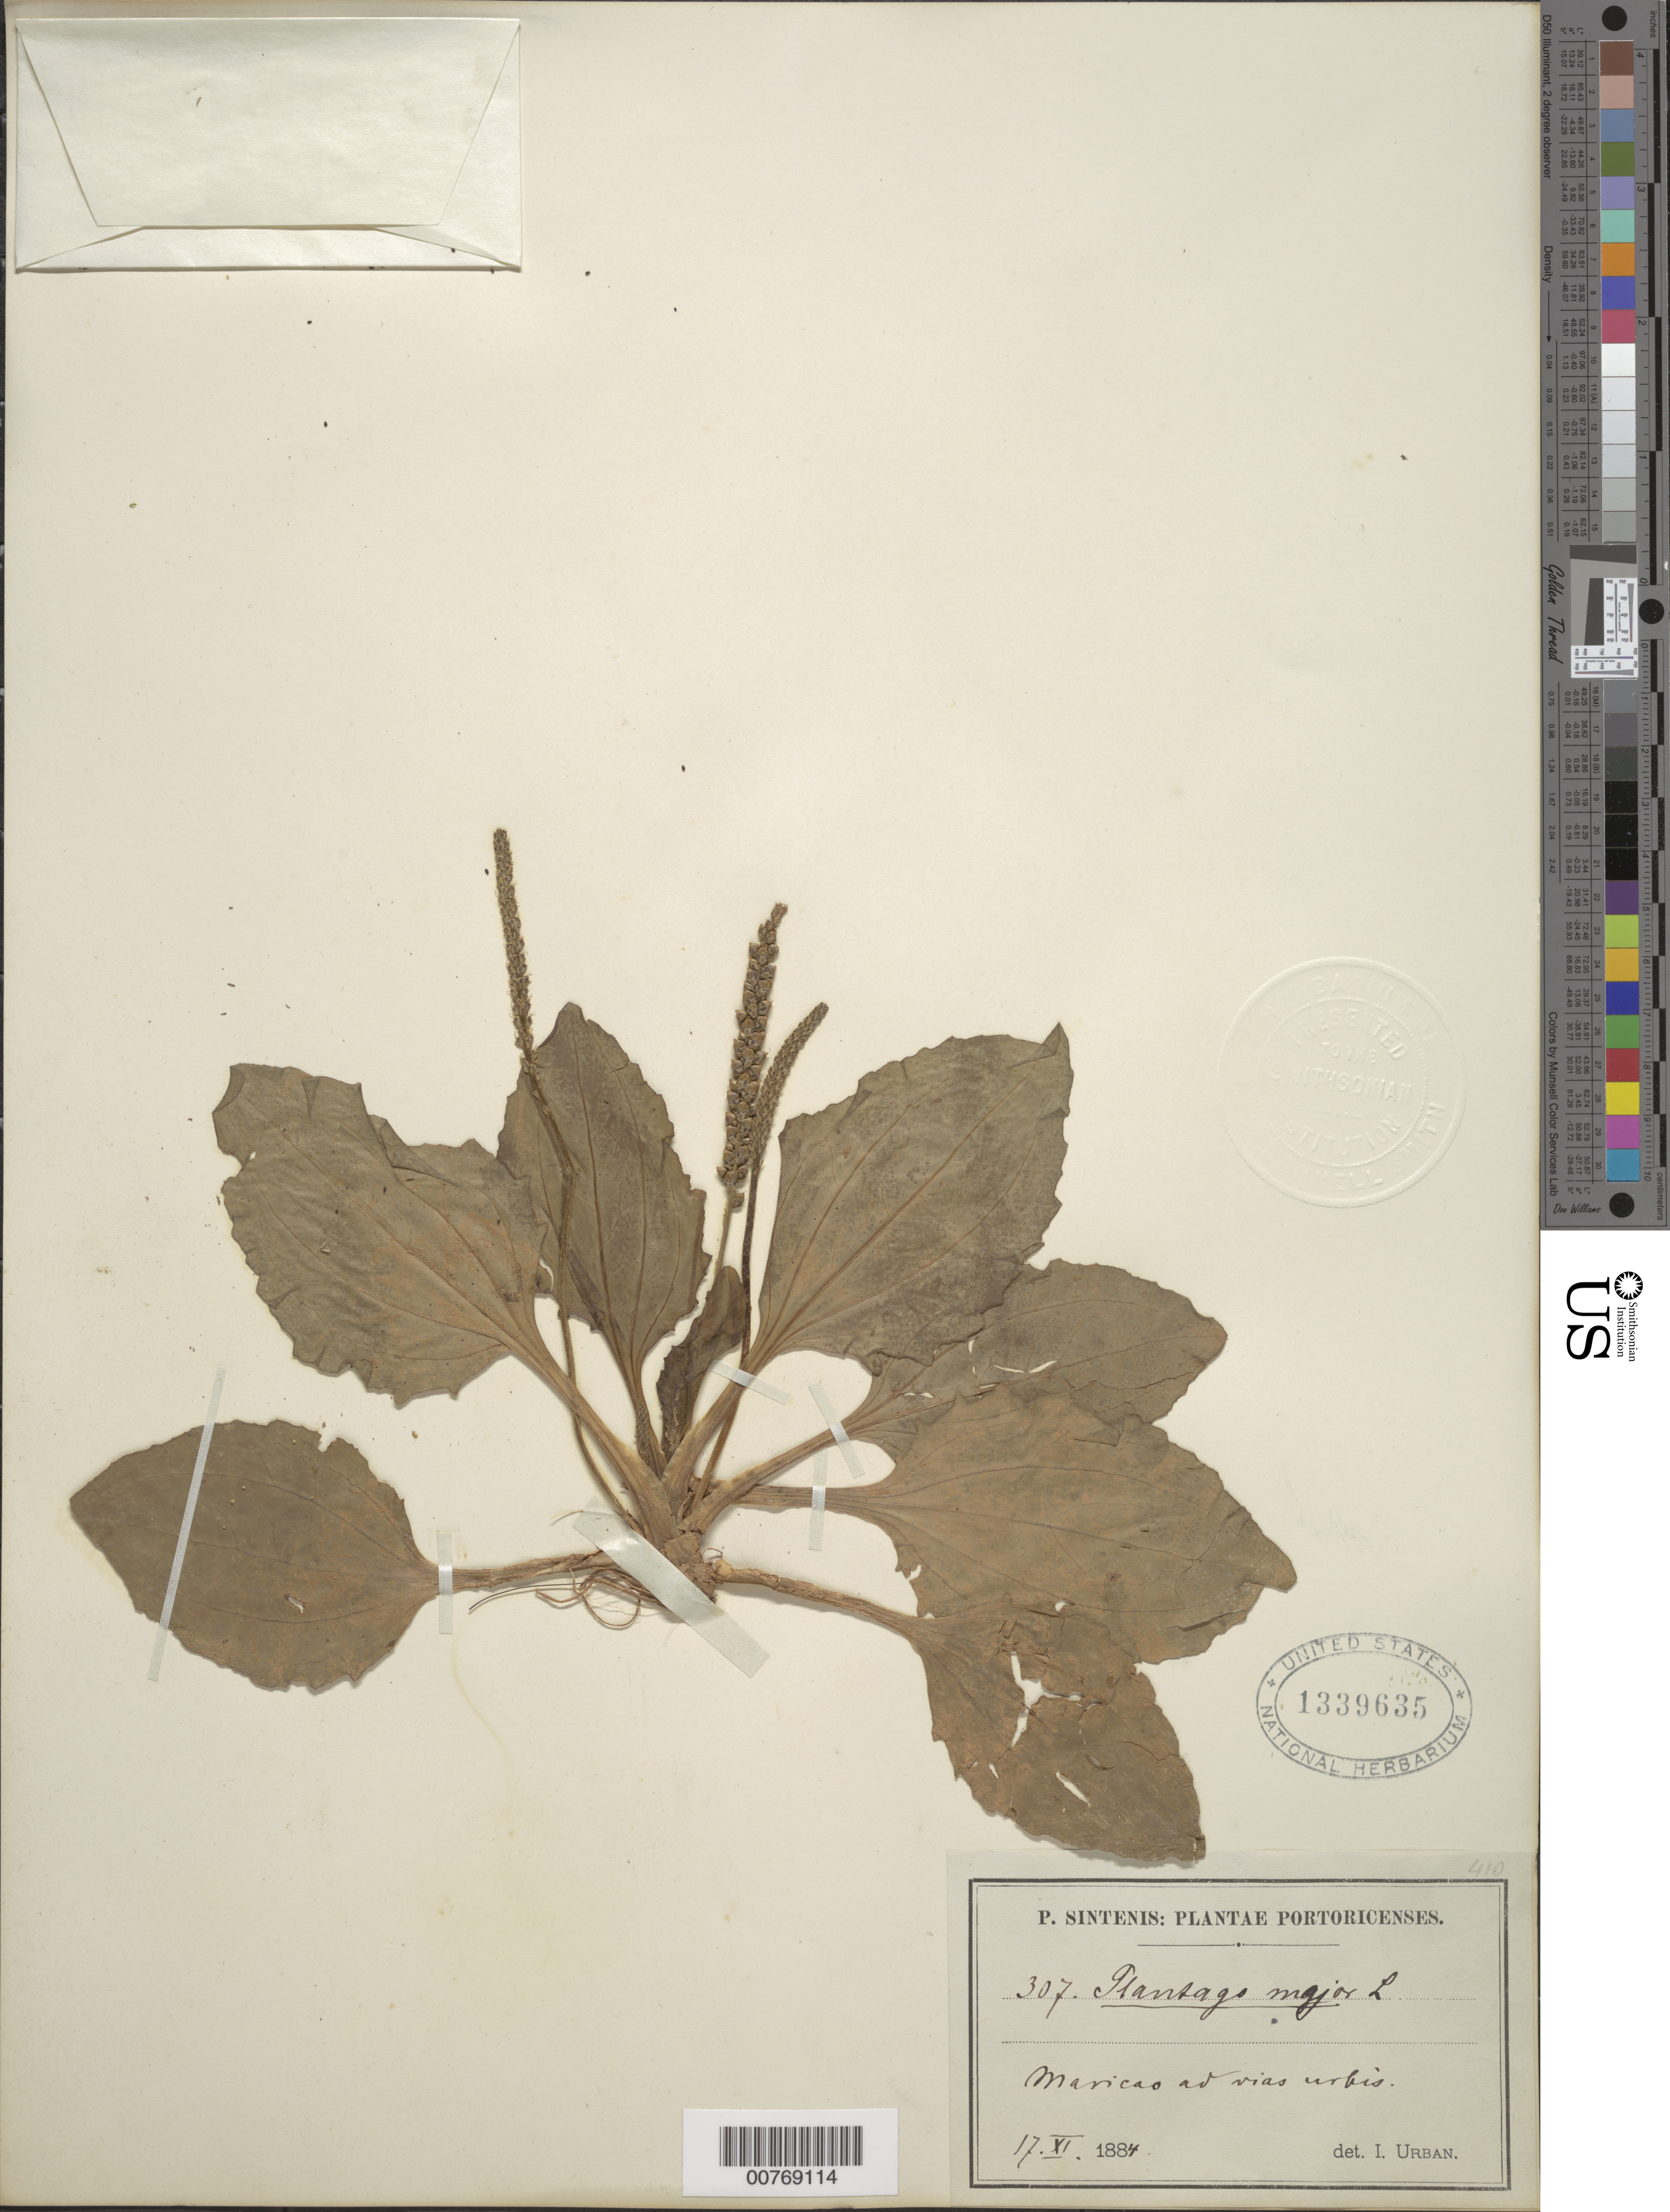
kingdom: Plantae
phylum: Tracheophyta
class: Magnoliopsida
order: Lamiales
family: Plantaginaceae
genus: Plantago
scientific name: Plantago major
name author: L.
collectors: P. Sintenis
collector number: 307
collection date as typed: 17 Nov 1884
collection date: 1884-11-17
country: Puerto Rico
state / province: Maricao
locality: Maricao ad vias urbis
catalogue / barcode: US 1339635